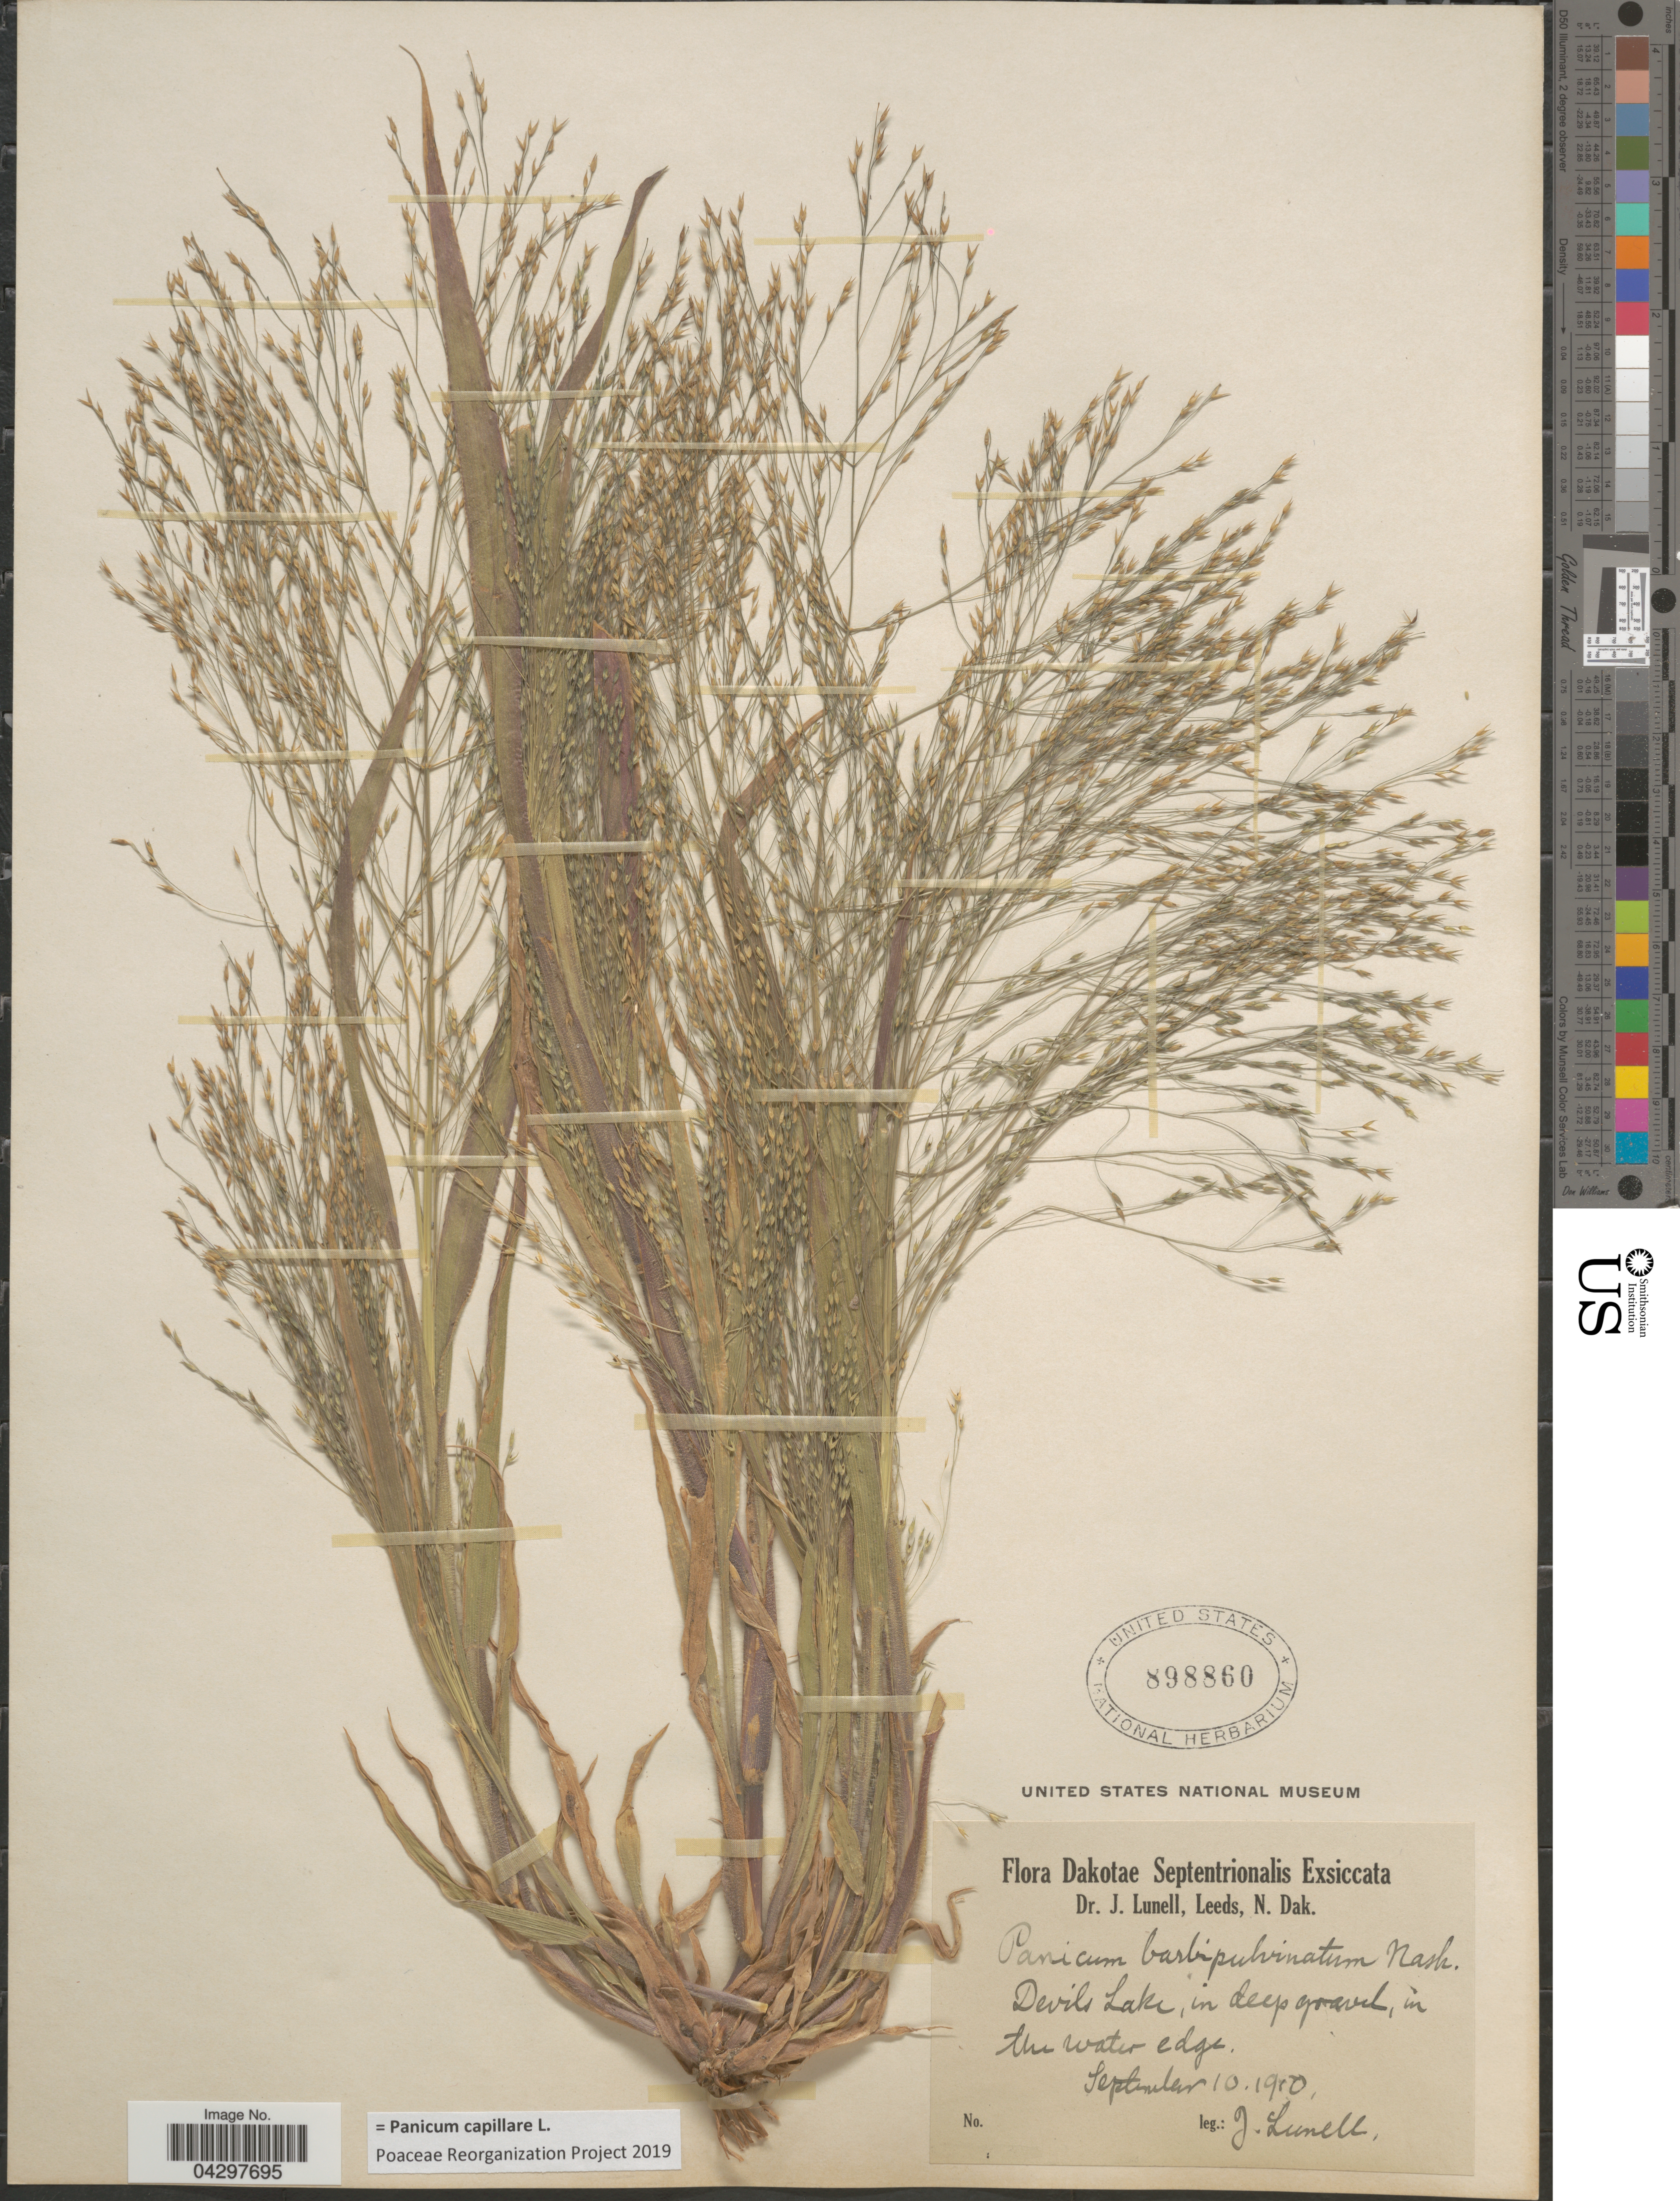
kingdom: Plantae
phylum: Tracheophyta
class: Liliopsida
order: Poales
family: Poaceae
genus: Panicum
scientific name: Panicum capillare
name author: L.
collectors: J. Lunell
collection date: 1910-09-10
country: United States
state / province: North Dakota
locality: Dakotae Septentrionalis. Devils Lake, in deep gravel, in the water edge.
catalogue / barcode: US 898860